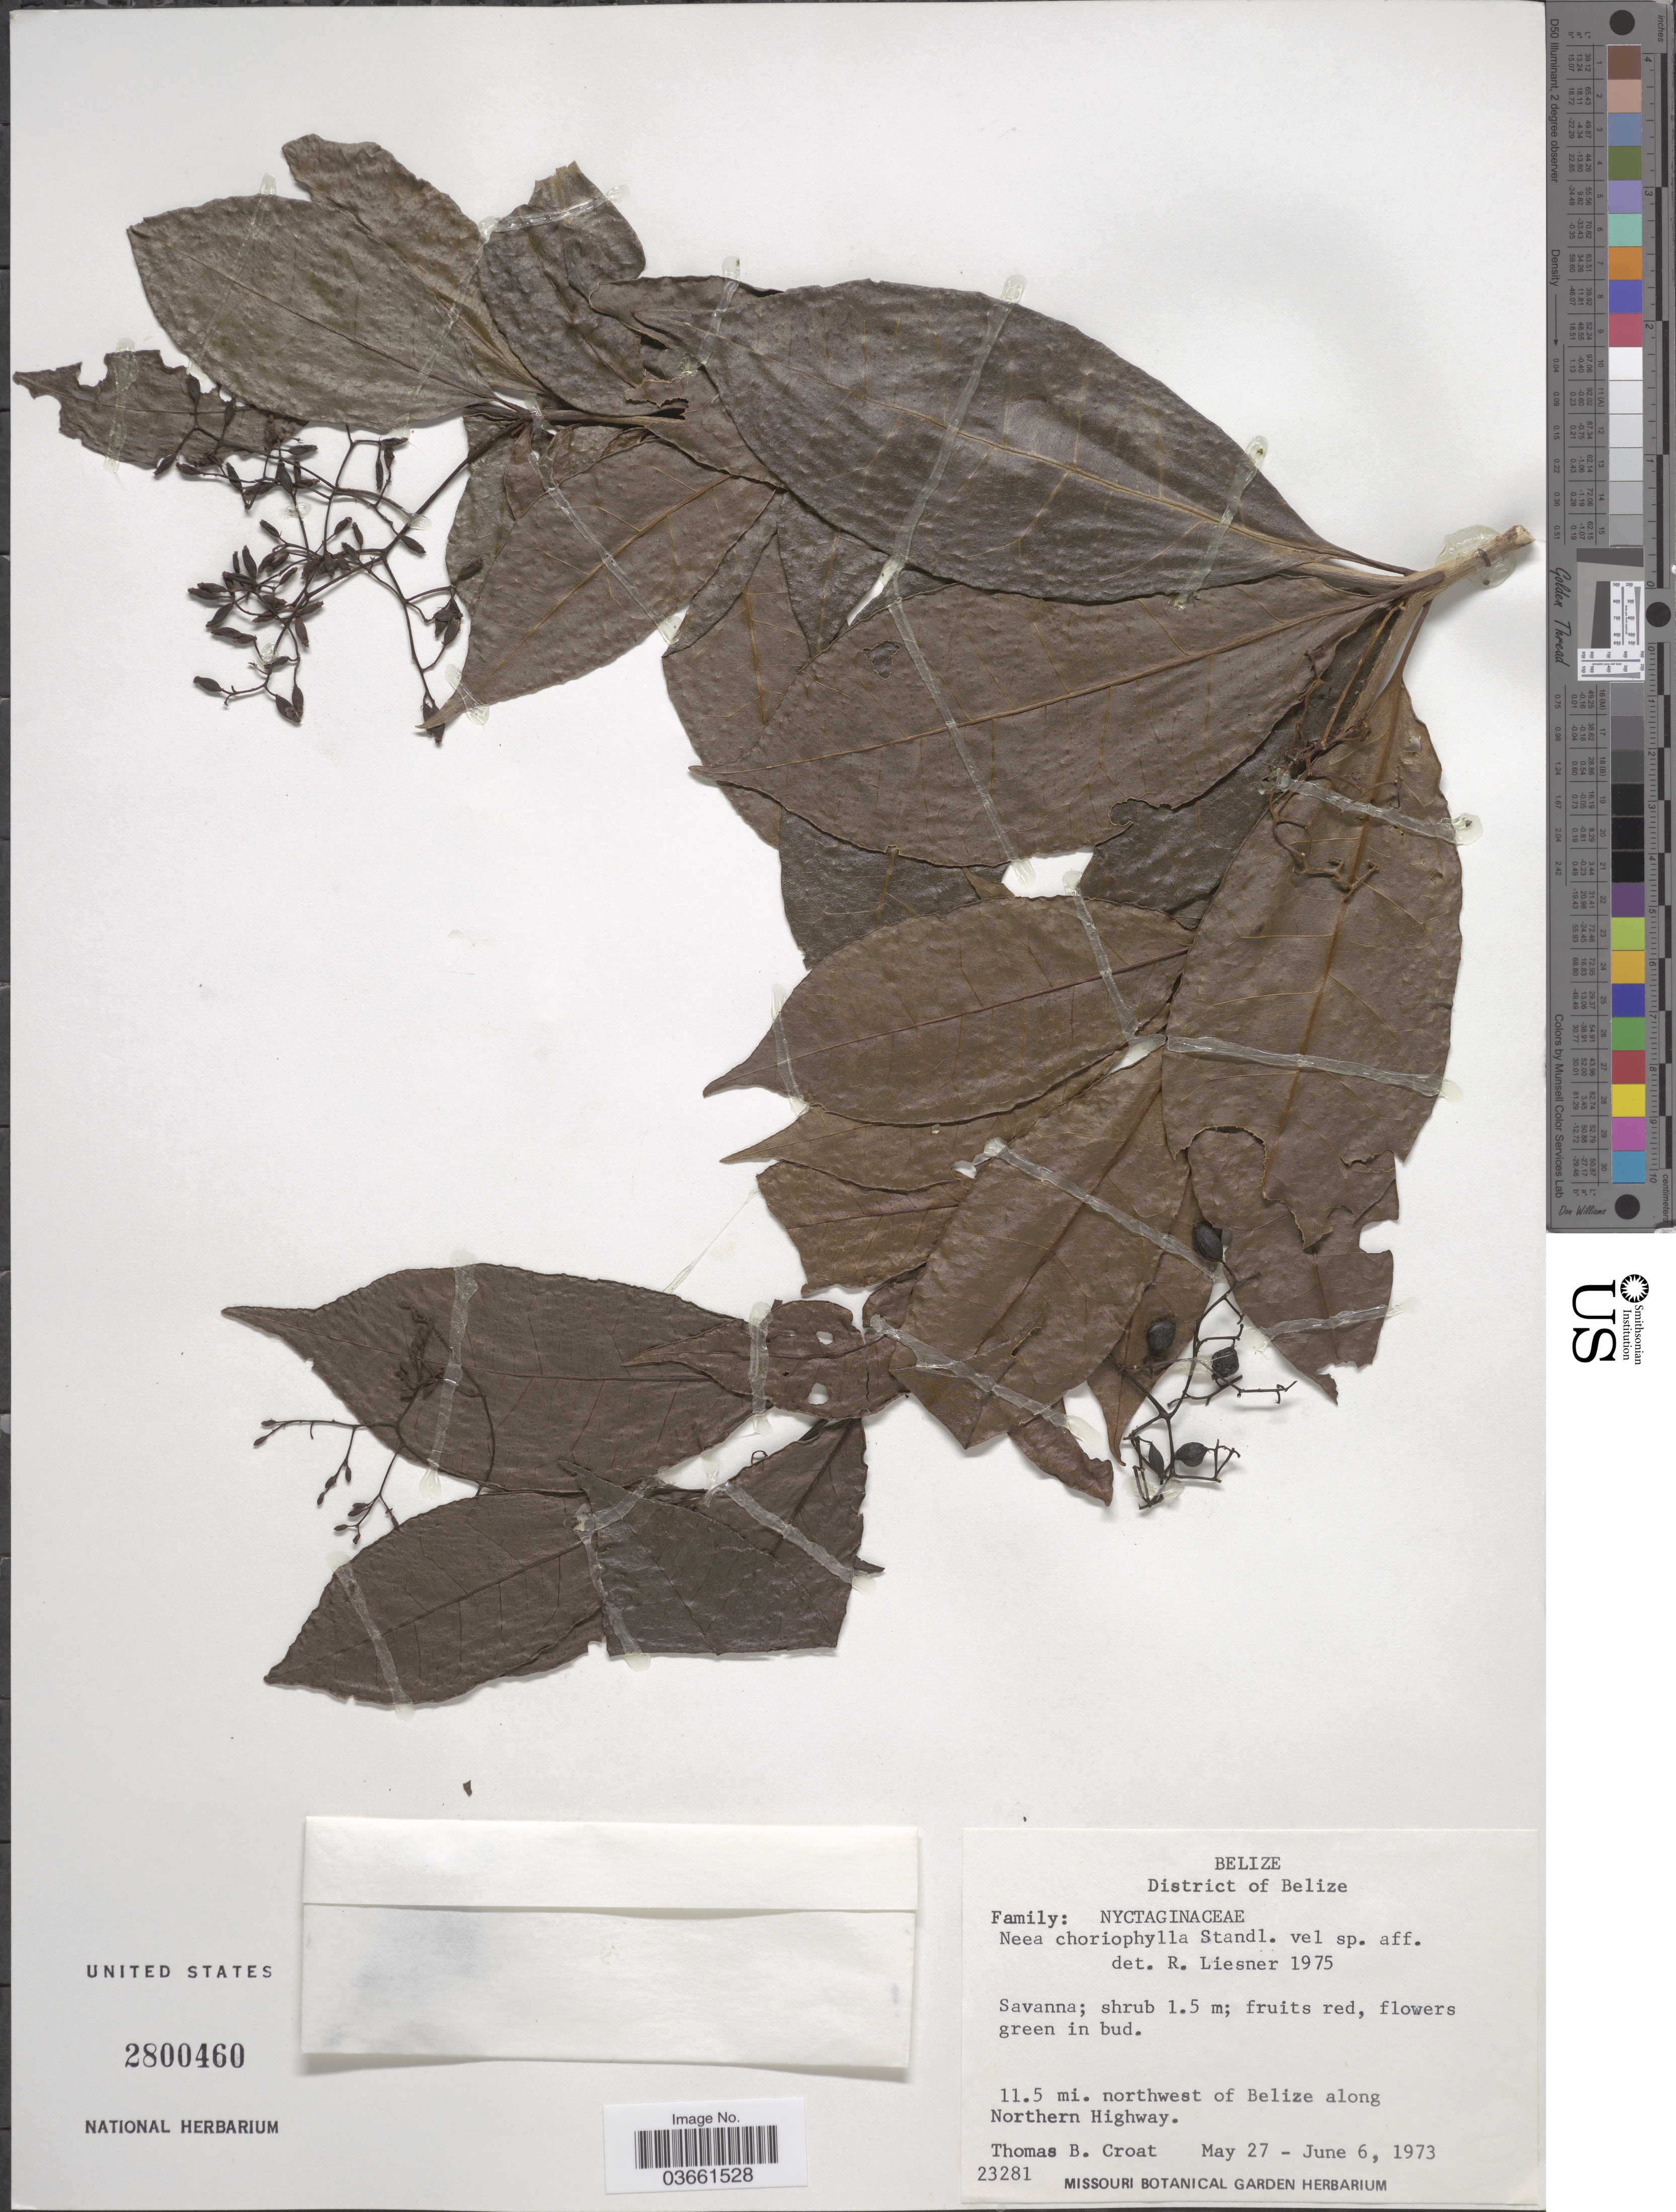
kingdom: Plantae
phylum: Tracheophyta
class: Magnoliopsida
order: Caryophyllales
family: Nyctaginaceae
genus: Neea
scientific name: Neea choriophylla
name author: Standl.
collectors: T. B. Croat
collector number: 23281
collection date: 1973-05-27/1973-06-06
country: Belize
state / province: Belize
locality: District of Belize. 11.5 mi. northwest of Belize along Northern Highway.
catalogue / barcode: US 2800460